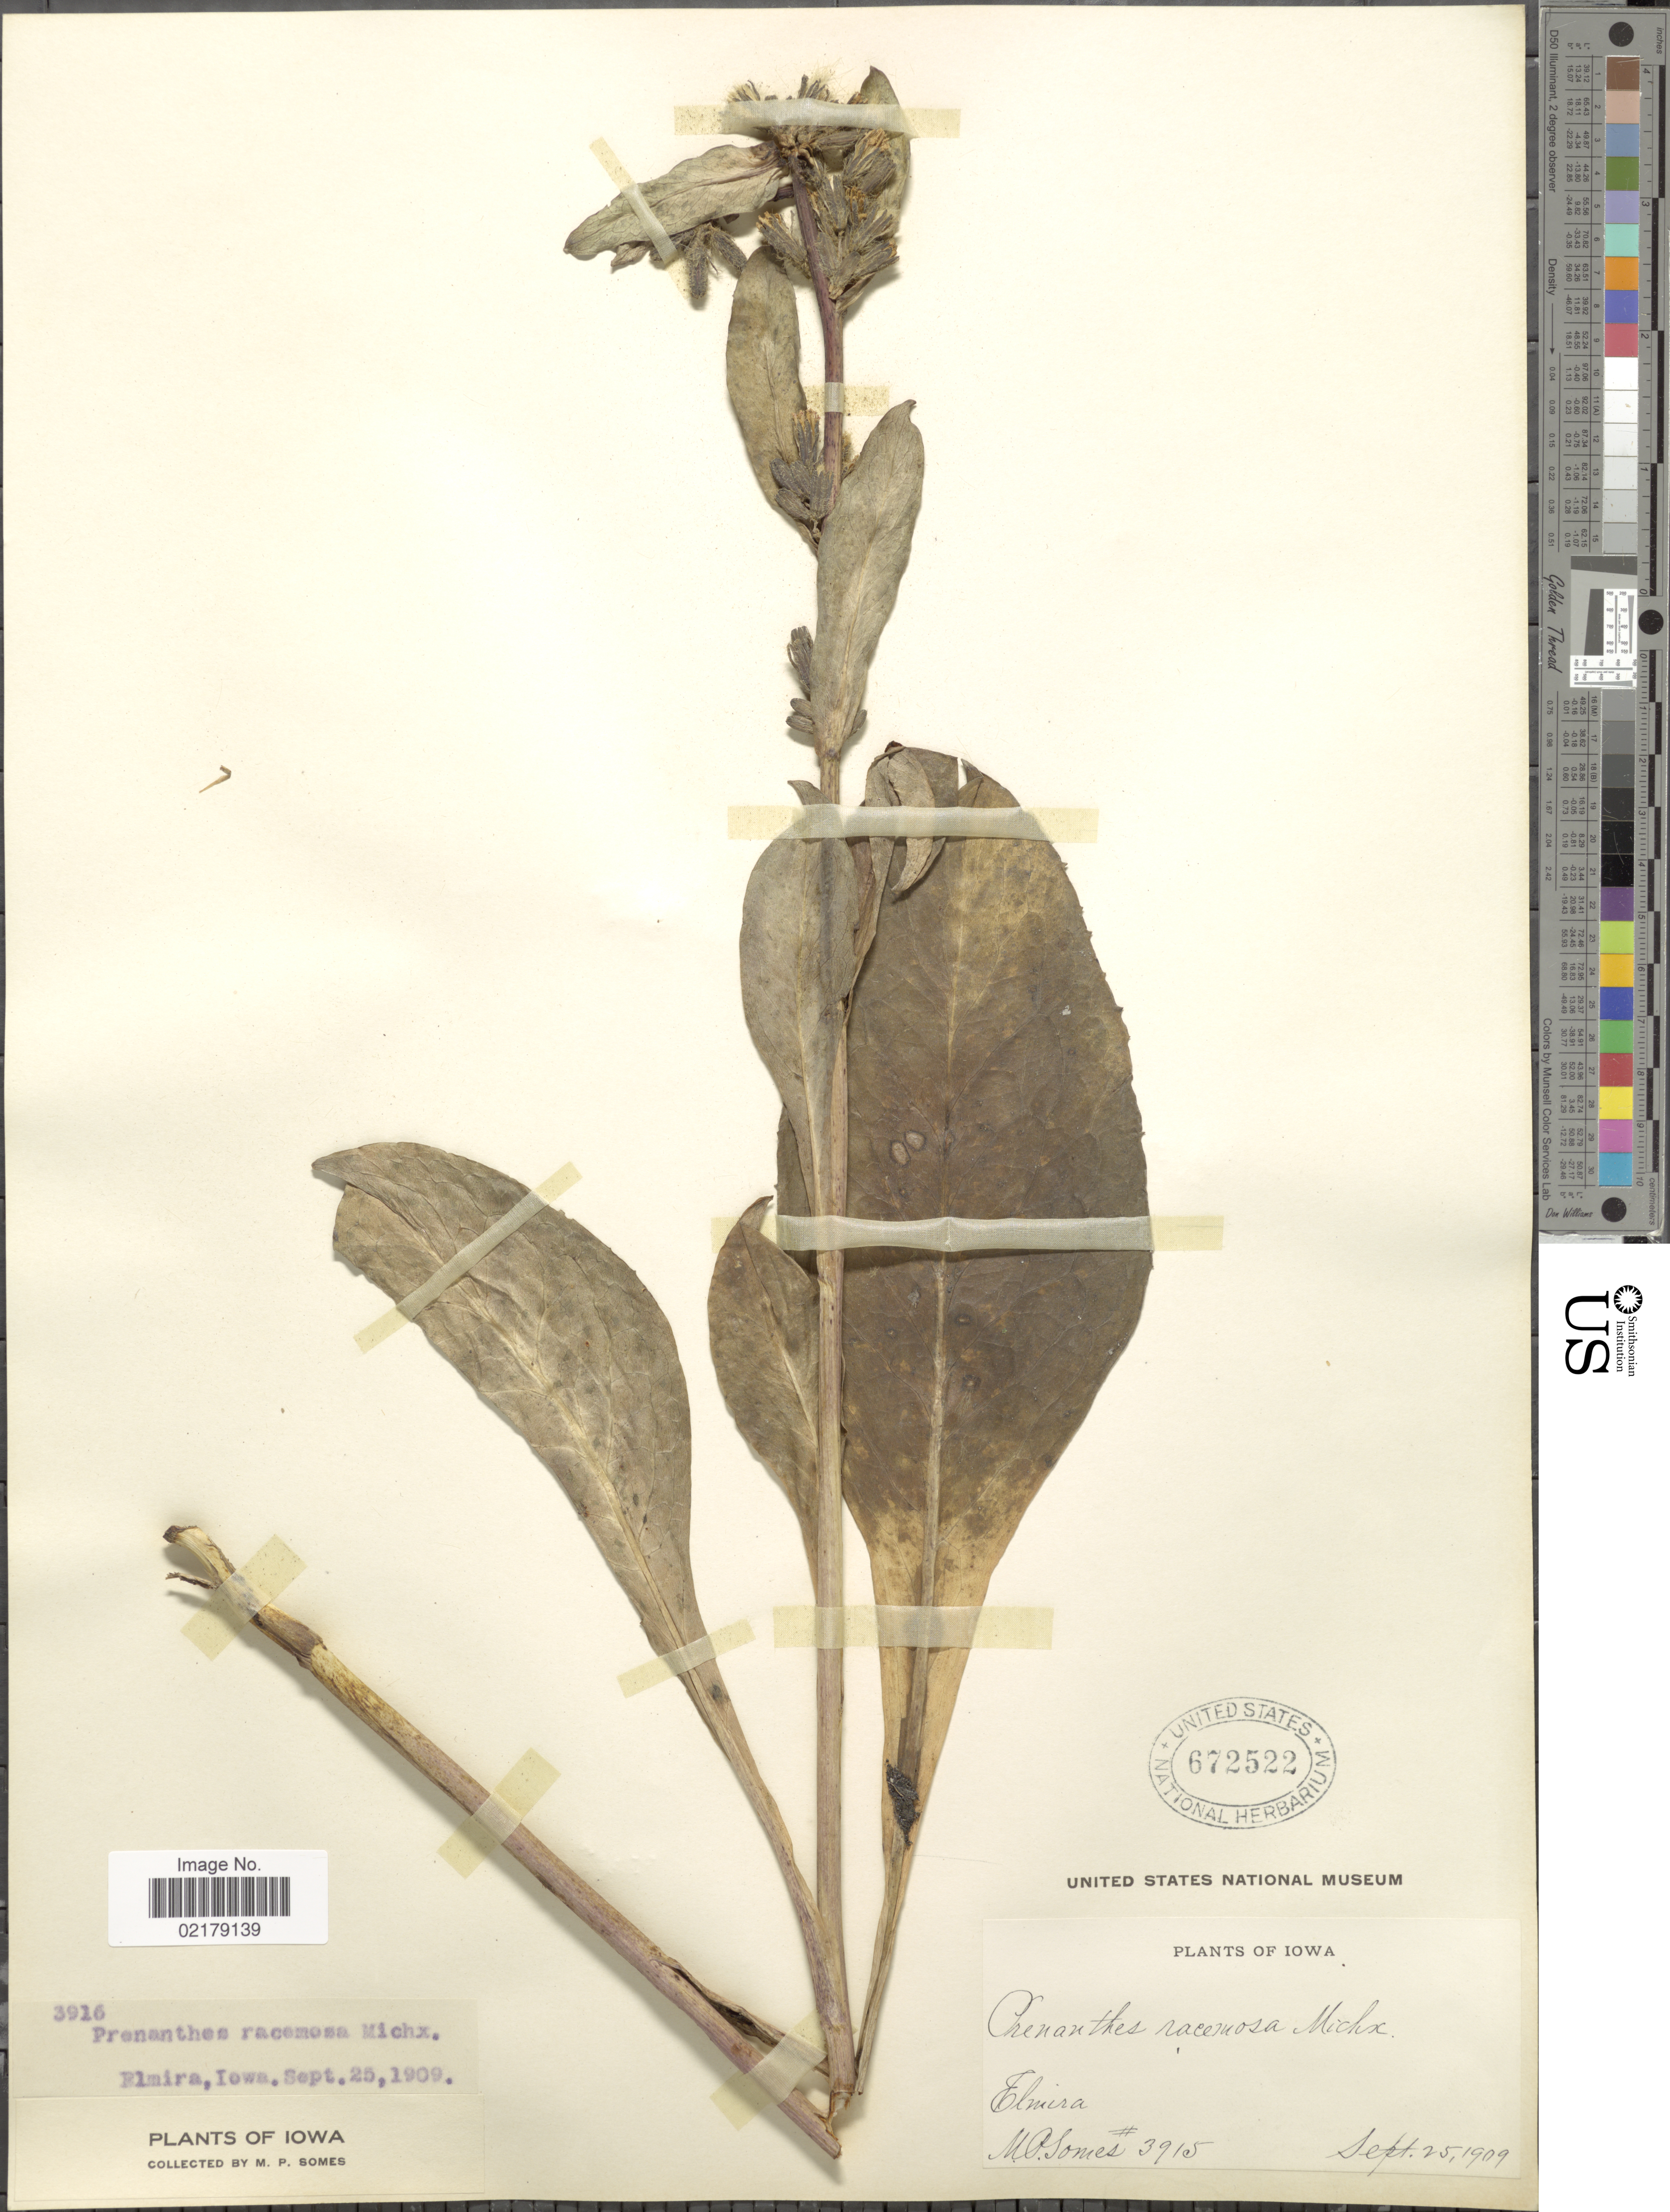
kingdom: Plantae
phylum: Tracheophyta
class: Magnoliopsida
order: Asterales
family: Asteraceae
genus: Nabalus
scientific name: Nabalus racemosus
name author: (Michx.) Hook.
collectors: M. Somes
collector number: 3916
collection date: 1909-09-25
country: United States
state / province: Iowa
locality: Elmira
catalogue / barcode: US 672522